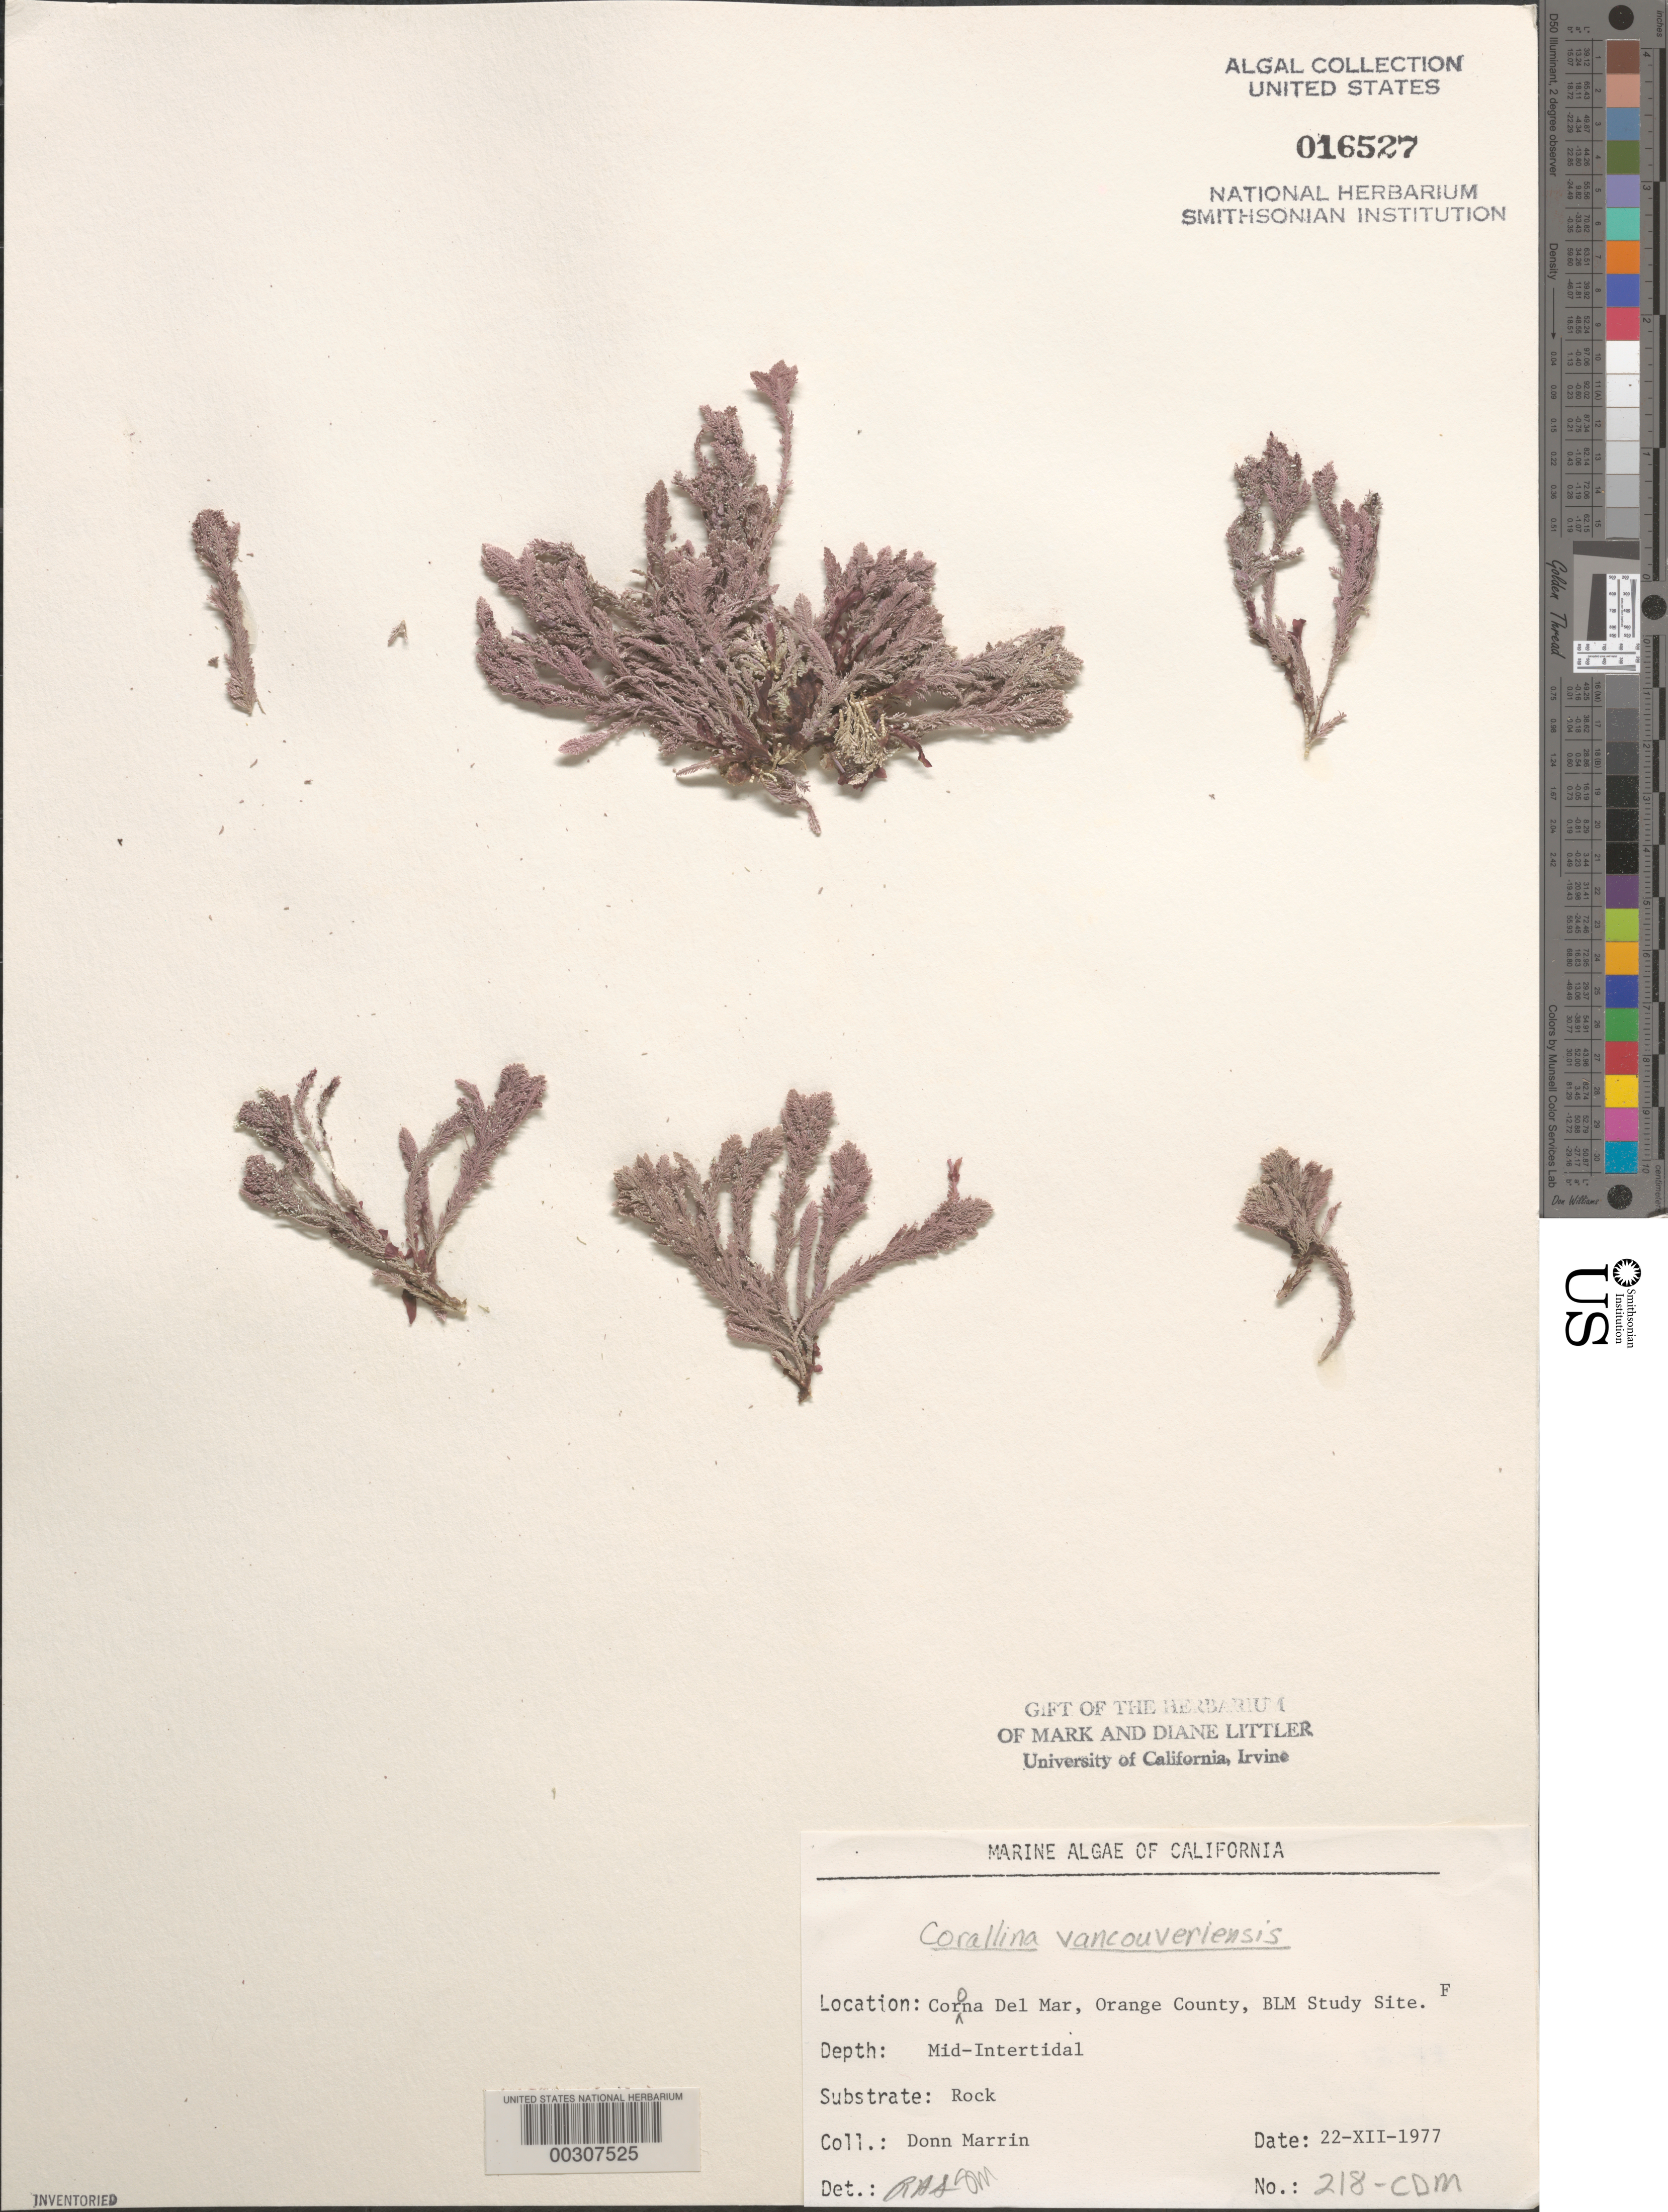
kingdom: Plantae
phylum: Rhodophyta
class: Florideophyceae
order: Corallinales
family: Corallinaceae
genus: Corallina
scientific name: Corallina vancouveriensis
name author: Yendo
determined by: Sims, Robert H.; Murray, S. N.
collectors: D. Marrin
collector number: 218-cdm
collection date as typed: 22 Dec 1977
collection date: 1977-12-22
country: United States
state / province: California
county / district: Orange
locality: Corona del Mar, mouth of Morning Canyon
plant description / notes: BLM-SOCALBIGHT Rocky Intertidal Survey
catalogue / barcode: US 16527